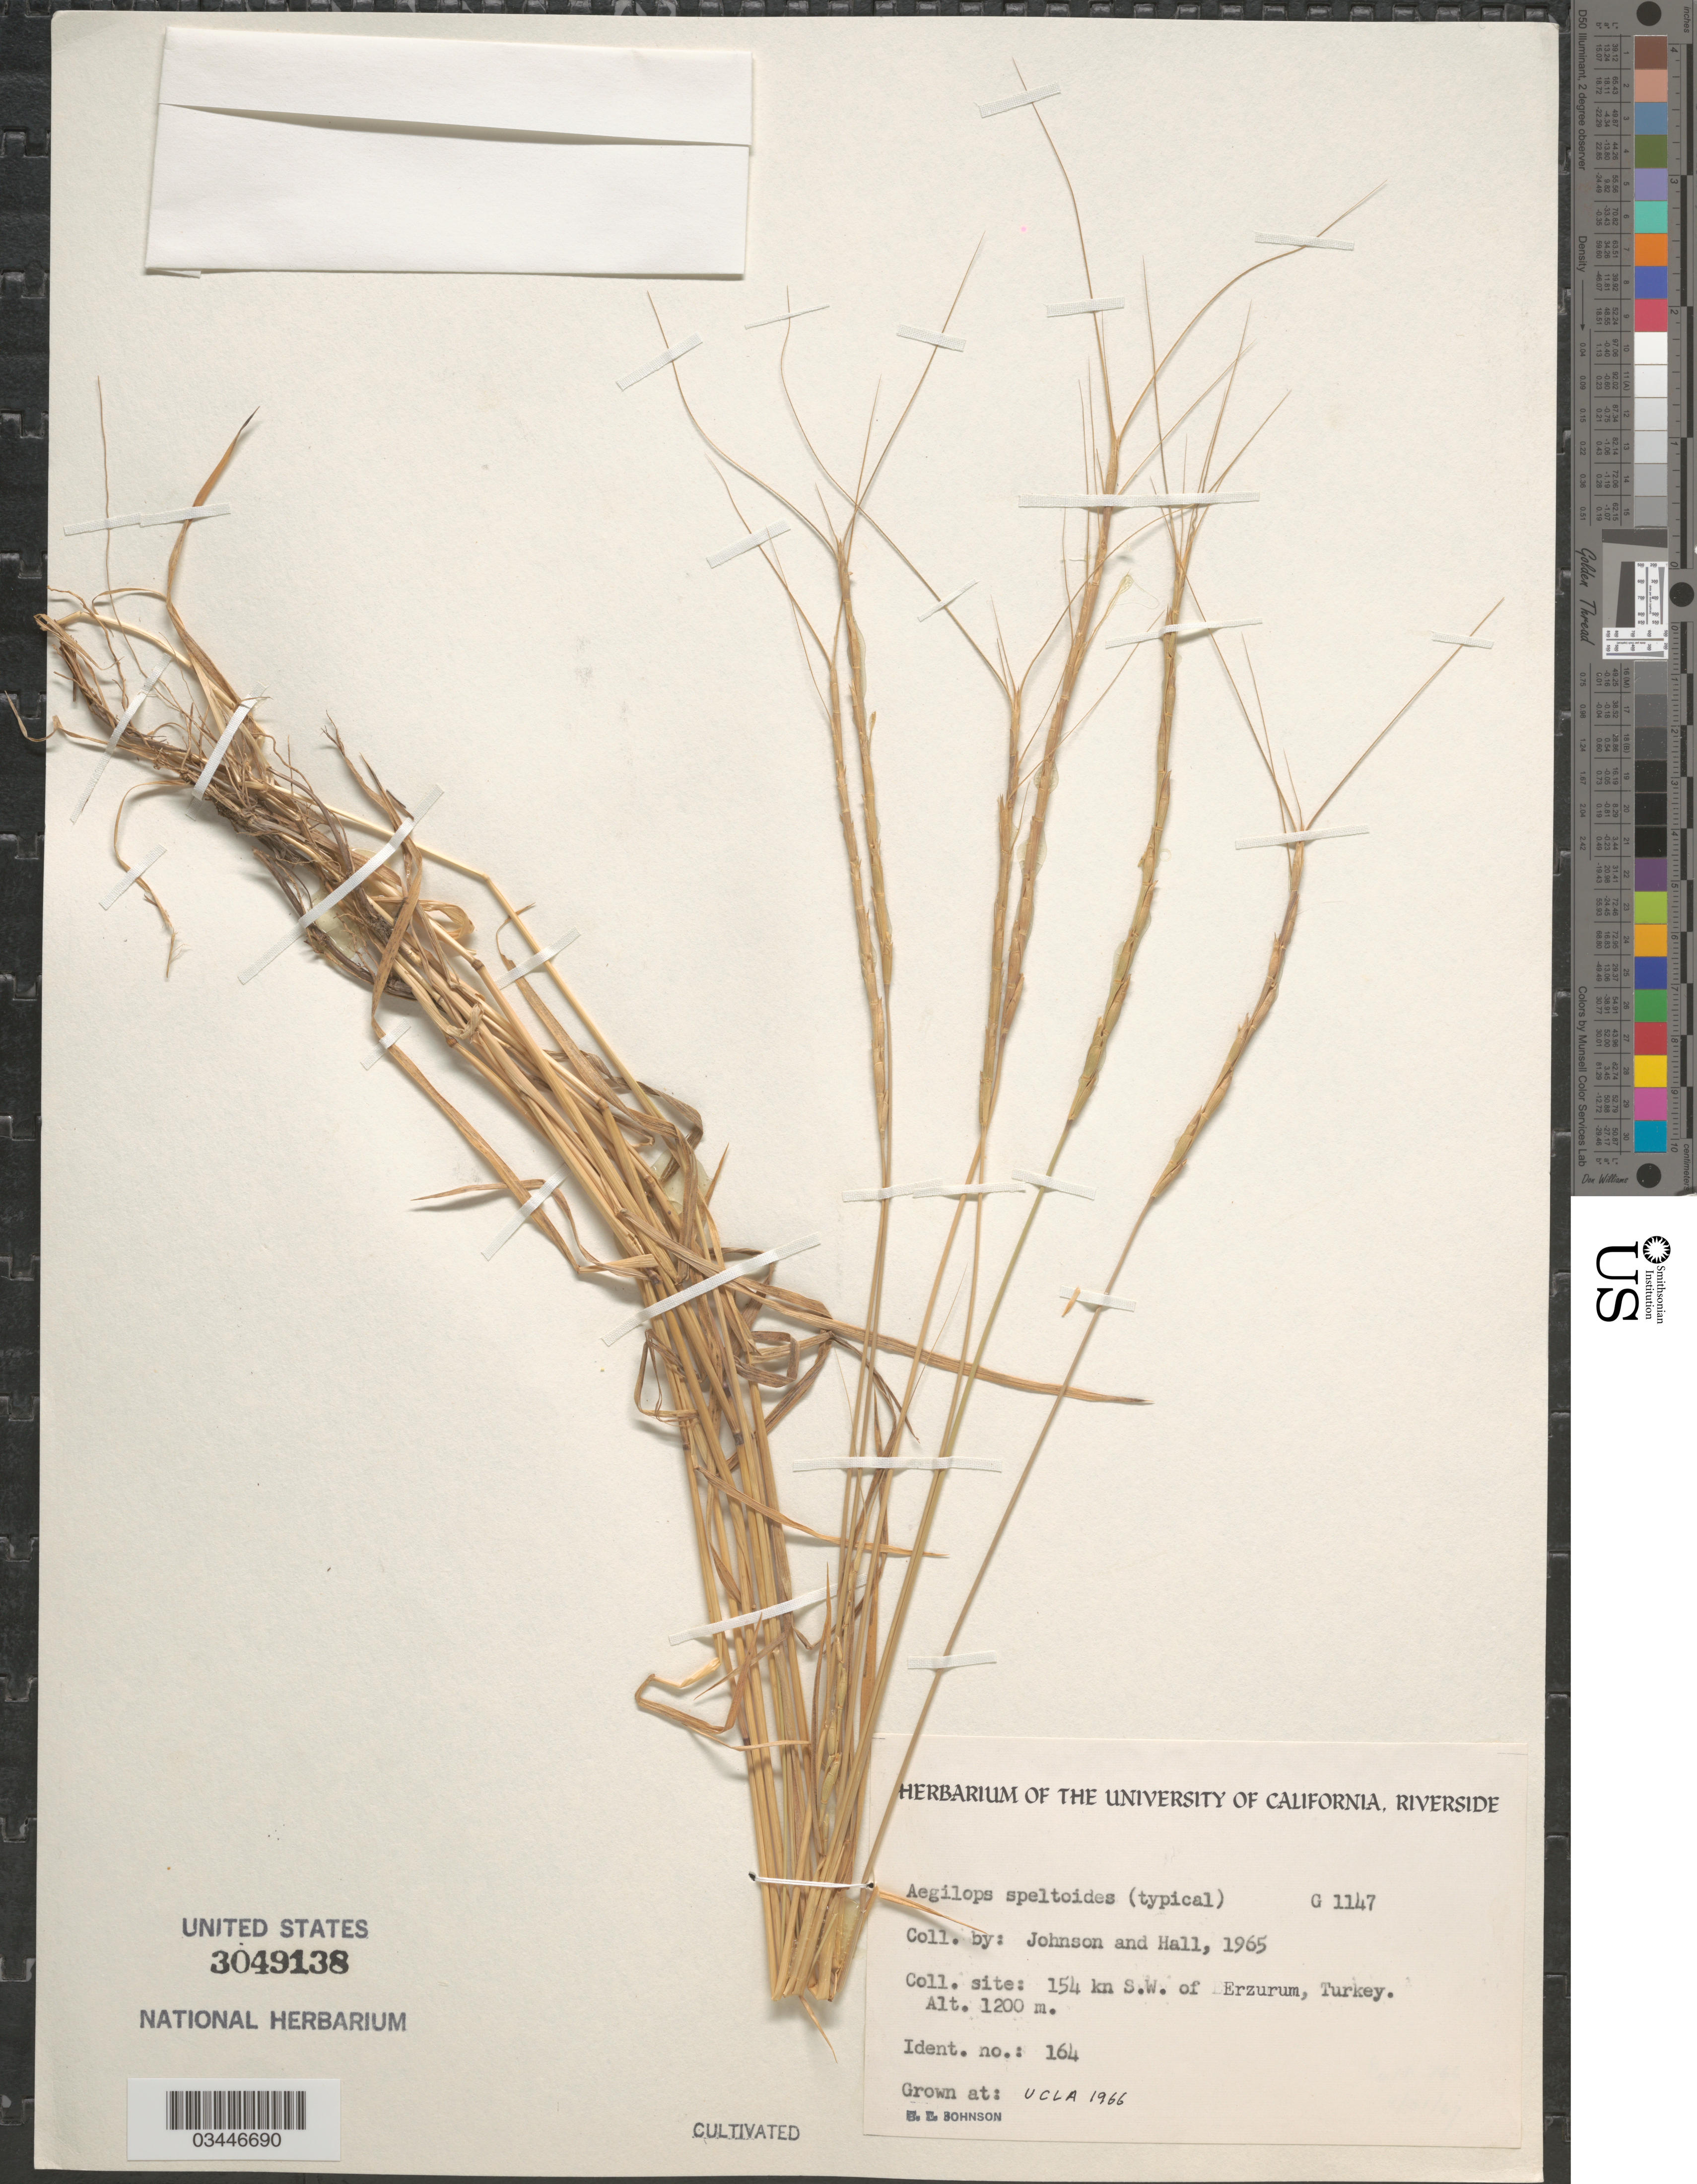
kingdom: Plantae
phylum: Tracheophyta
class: Liliopsida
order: Poales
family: Poaceae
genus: Aegilops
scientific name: Aegilops speltoides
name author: Tausch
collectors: B. Johnson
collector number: G1147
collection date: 1966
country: United States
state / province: California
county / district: Los Angeles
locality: UCLA.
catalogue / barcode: US 3049138